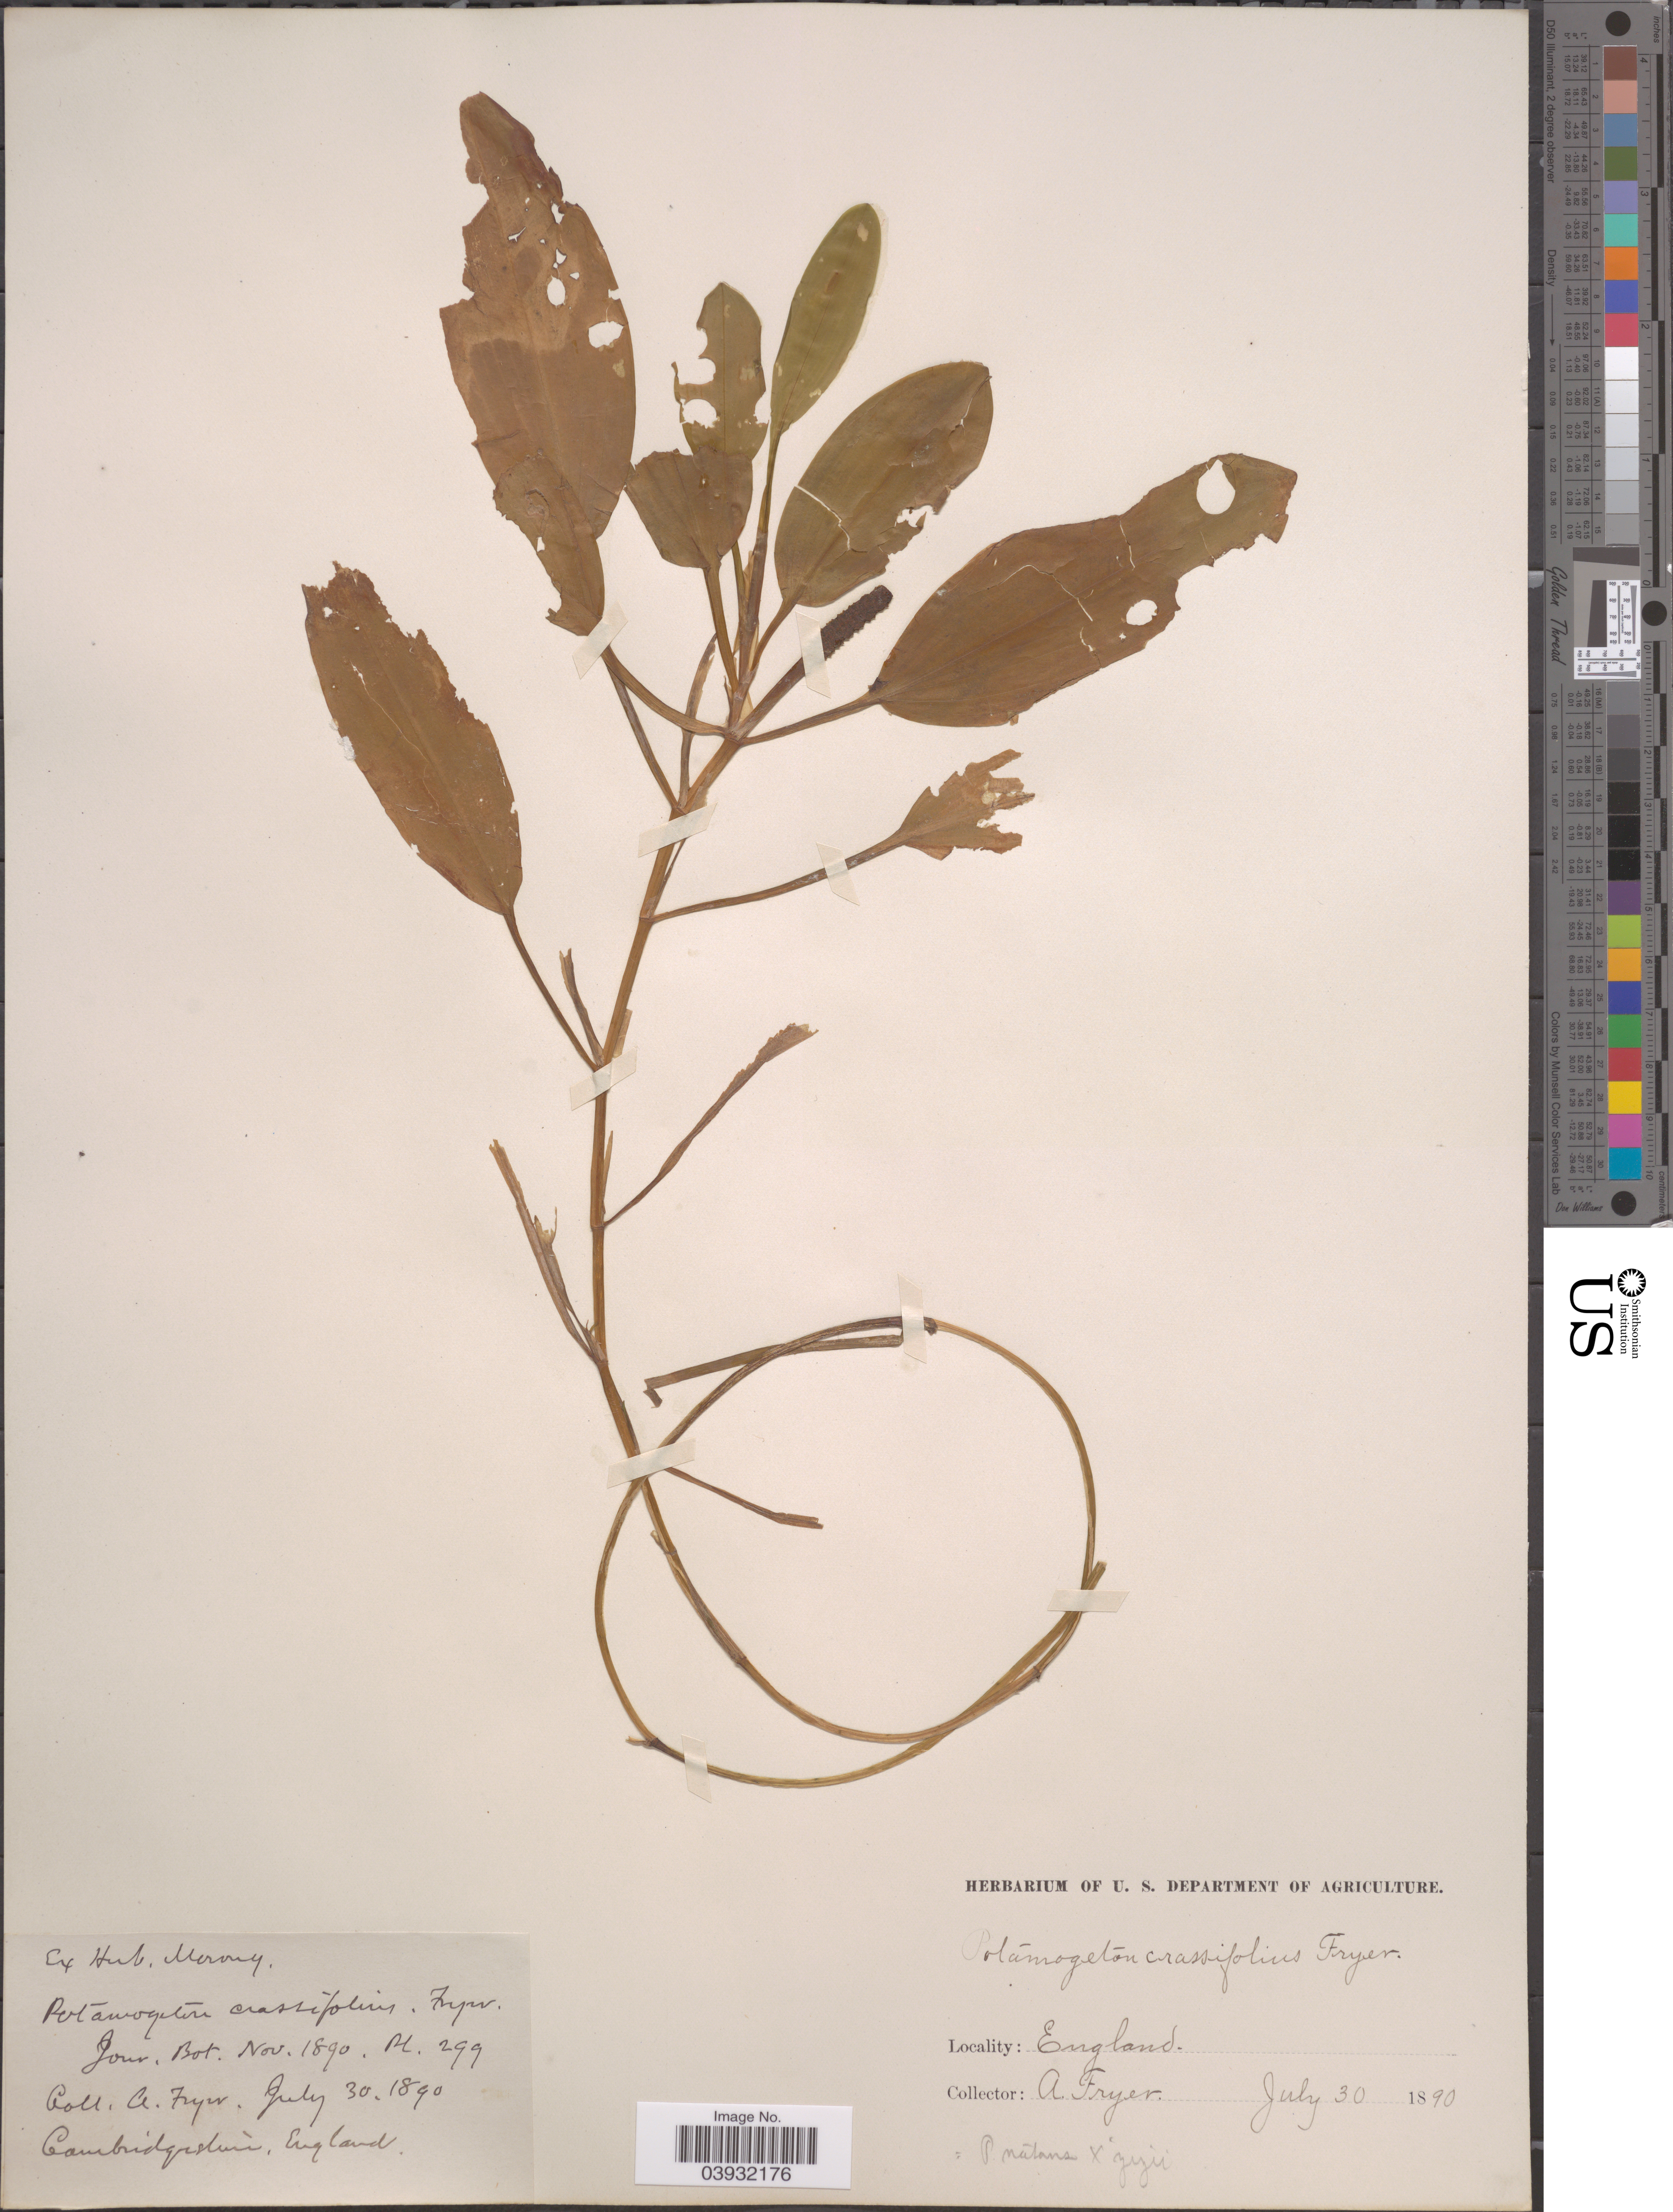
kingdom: Plantae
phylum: Tracheophyta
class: Liliopsida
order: Alismatales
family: Potamogetonaceae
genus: Potamogeton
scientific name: Potamogeton natans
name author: L.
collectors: A. Fryer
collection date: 1890-07-30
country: United Kingdom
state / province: England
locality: Cambridgeshire.